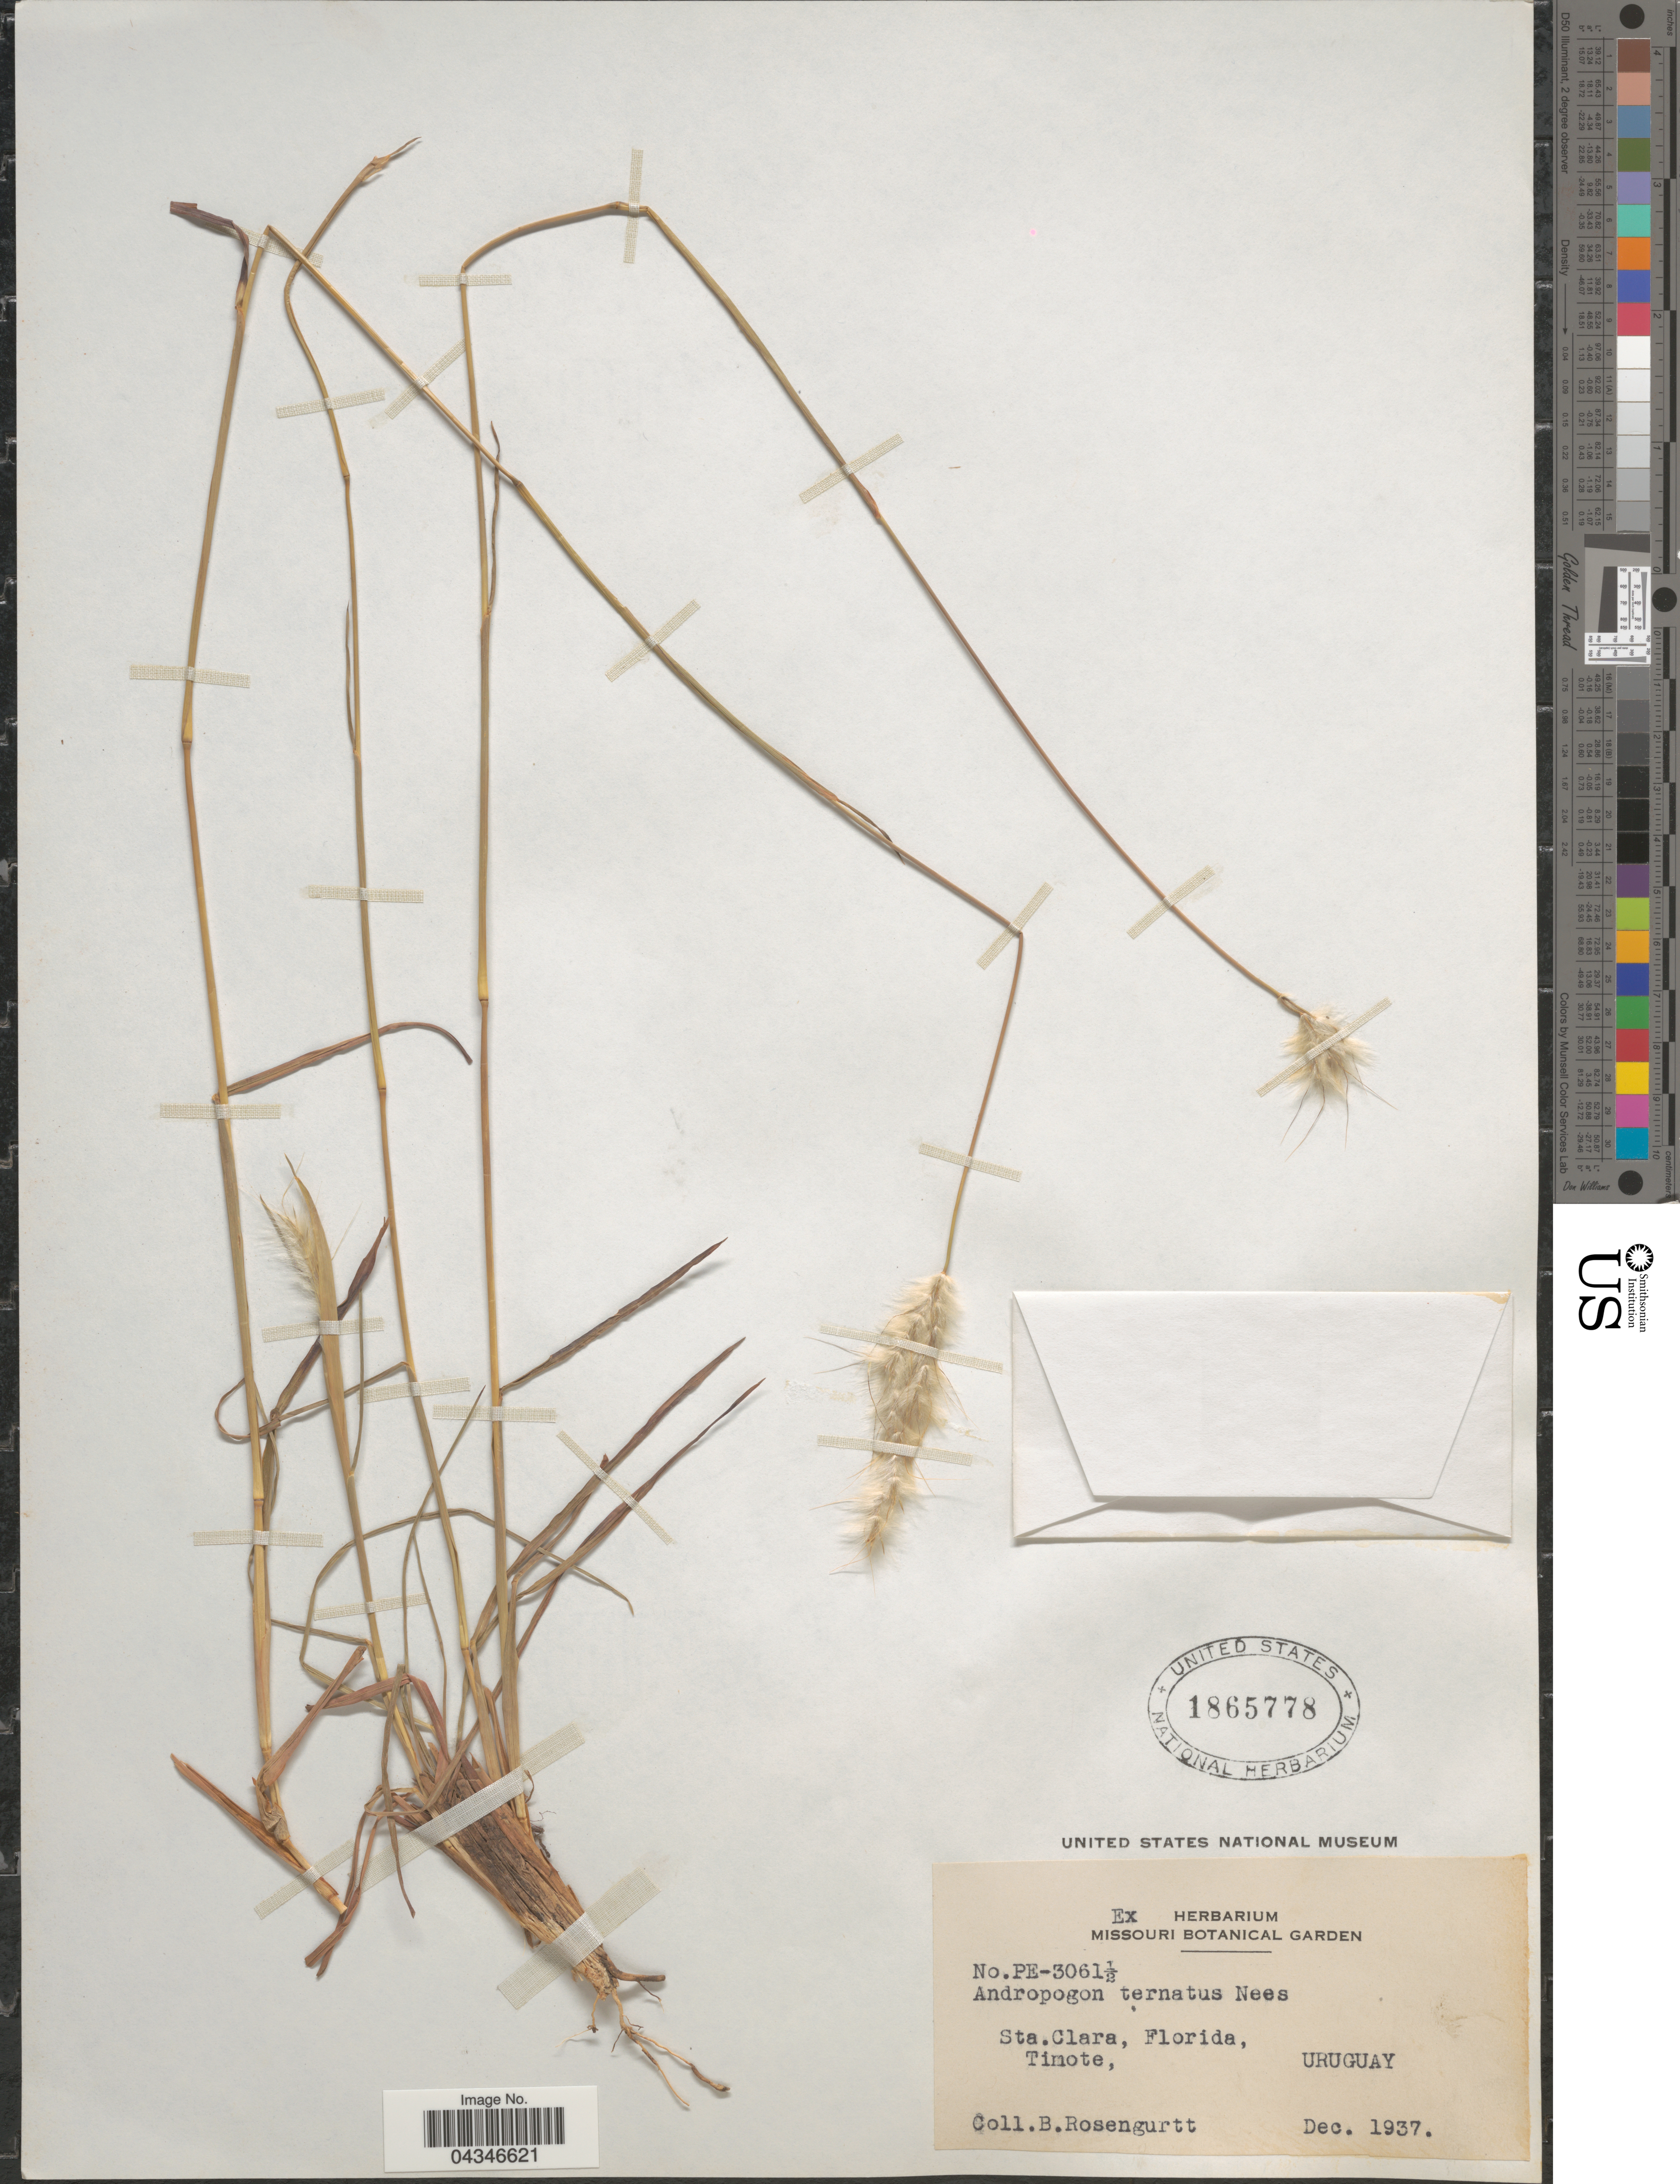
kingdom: Plantae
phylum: Tracheophyta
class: Liliopsida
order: Poales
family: Poaceae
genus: Andropogon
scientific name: Andropogon vetus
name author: Sohns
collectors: B. Rosengurtt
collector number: PE-3061 1/2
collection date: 1937-12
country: Uruguay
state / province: Florida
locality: Sta. Clara, Timote.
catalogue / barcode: US 1865778